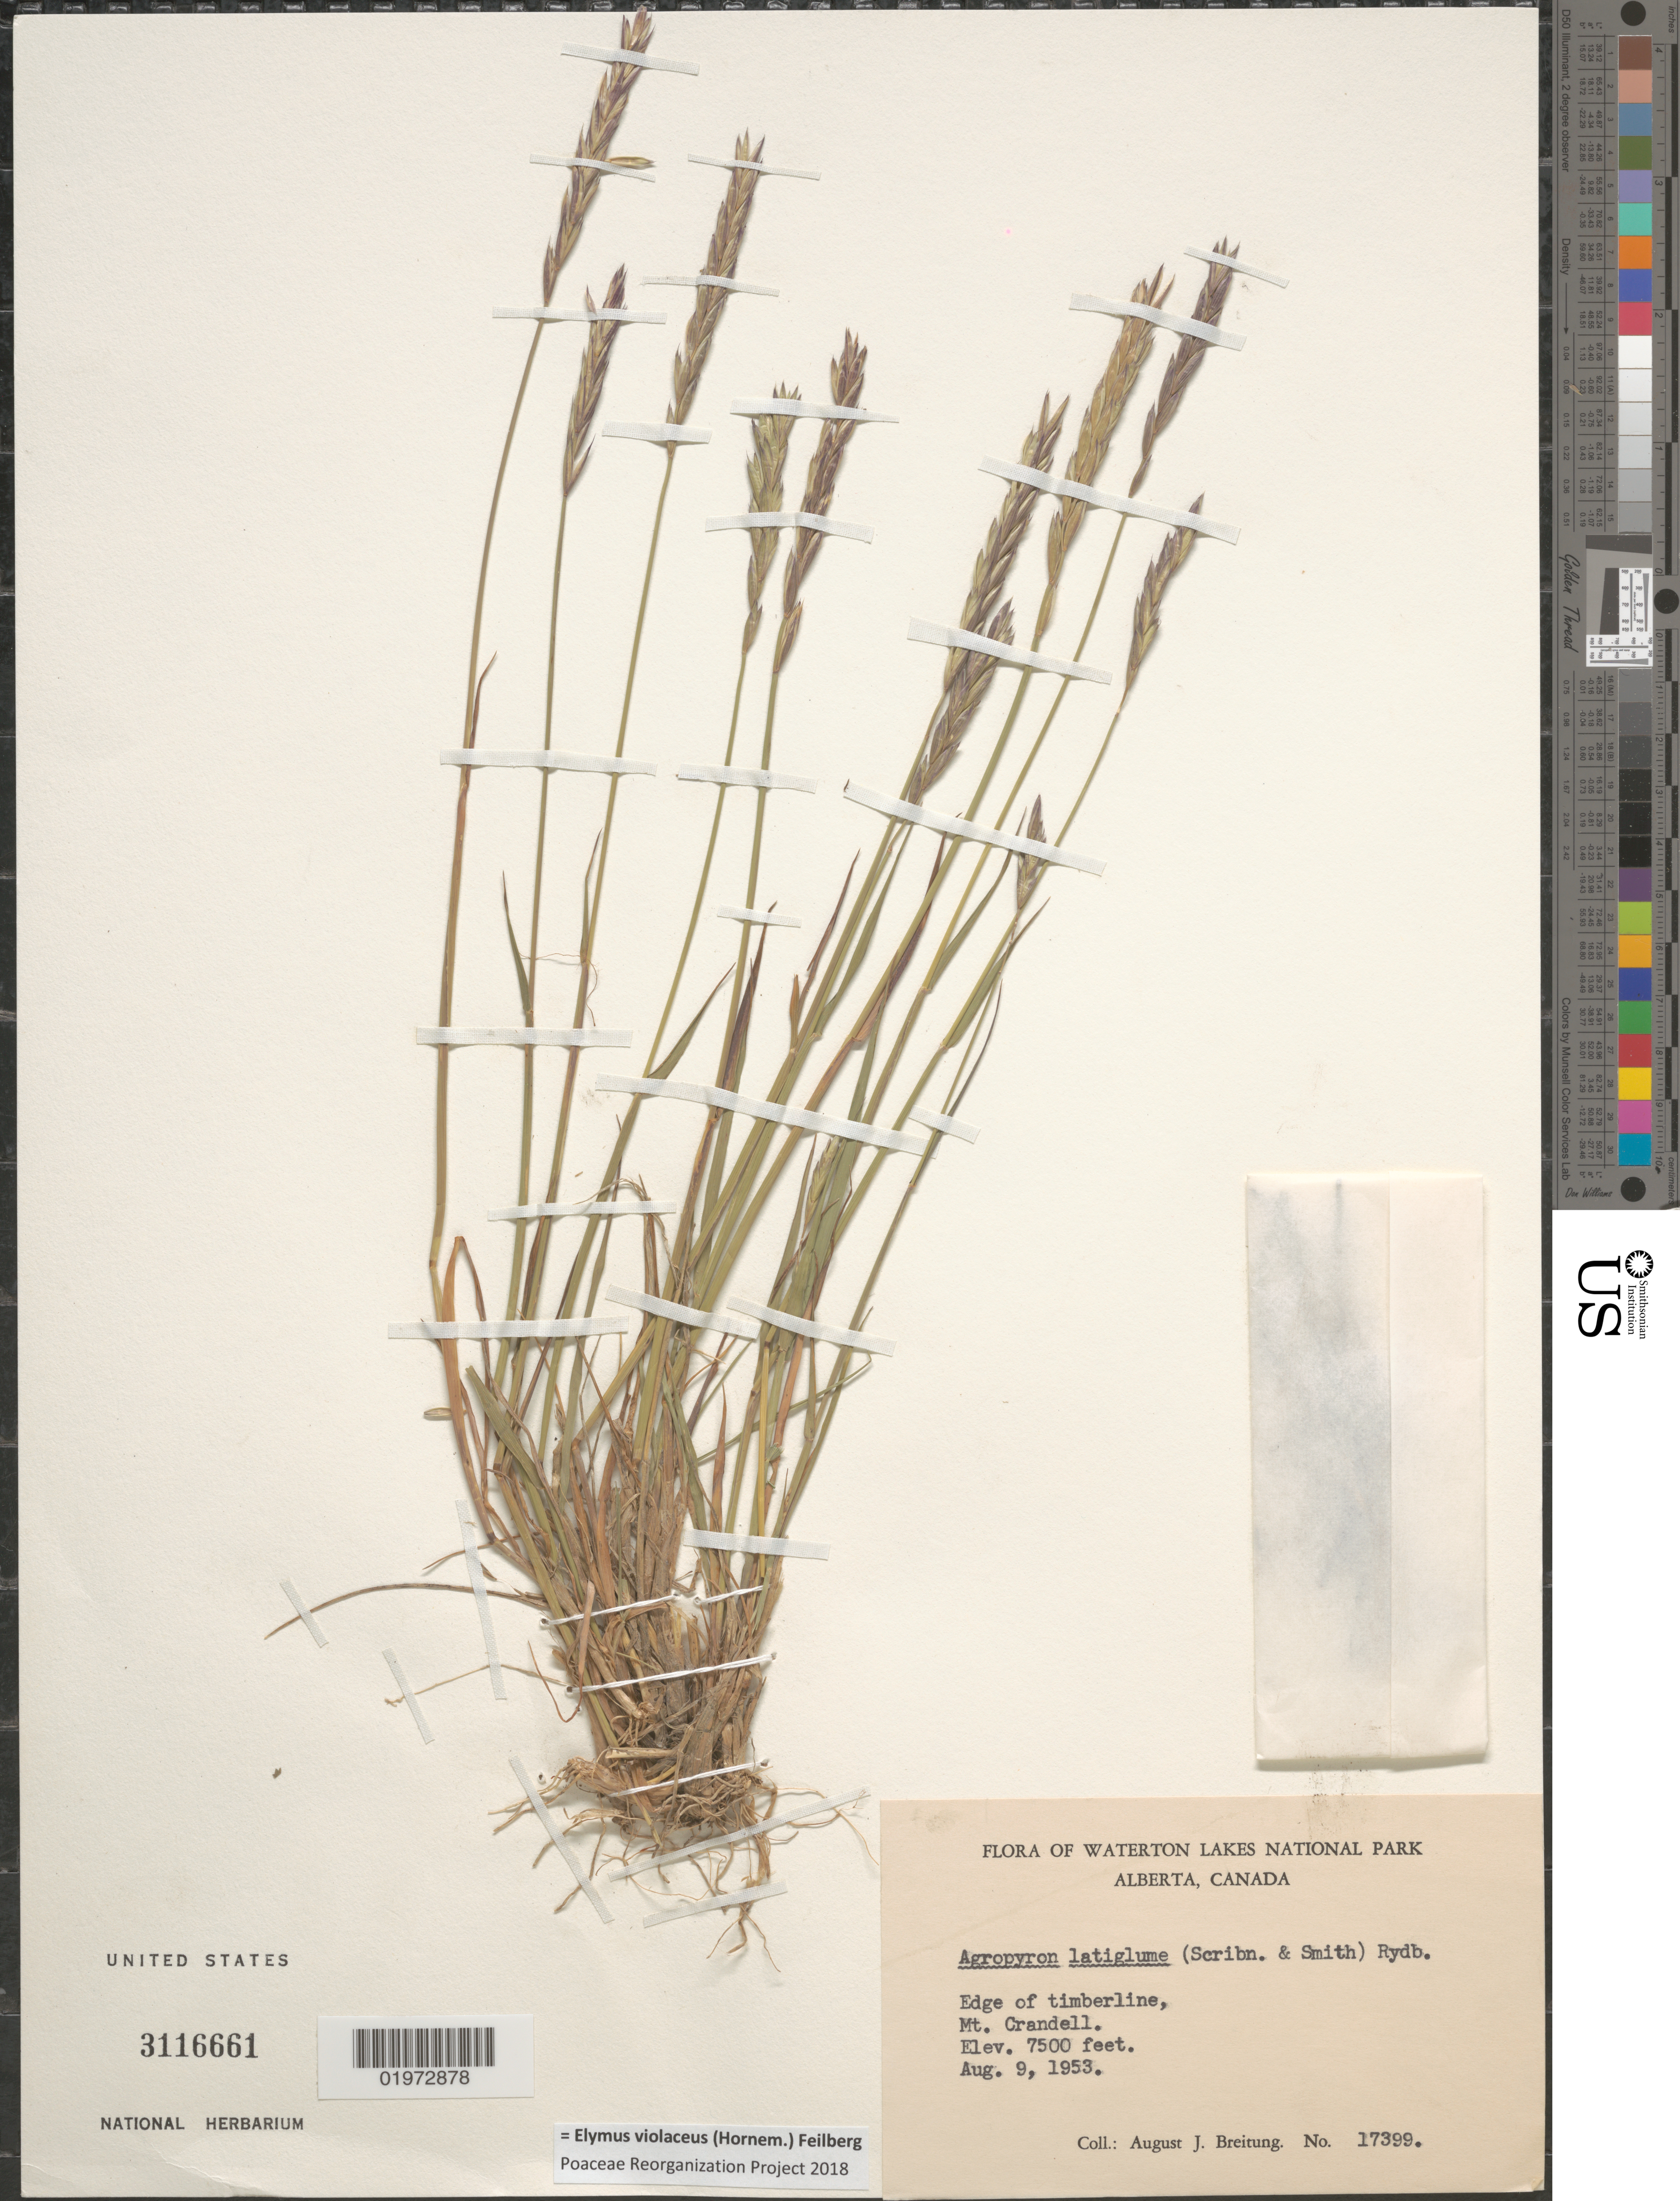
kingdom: Plantae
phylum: Tracheophyta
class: Liliopsida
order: Poales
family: Poaceae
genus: Elymus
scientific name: Elymus violaceus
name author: (Hornem.) Feilberg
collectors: A. Breitung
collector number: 17399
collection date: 1953-08-09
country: Canada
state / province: Alberta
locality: Waterton Lakes National Park. Edge of timberline, Mt. Crandell.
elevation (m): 2286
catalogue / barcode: US 3116661